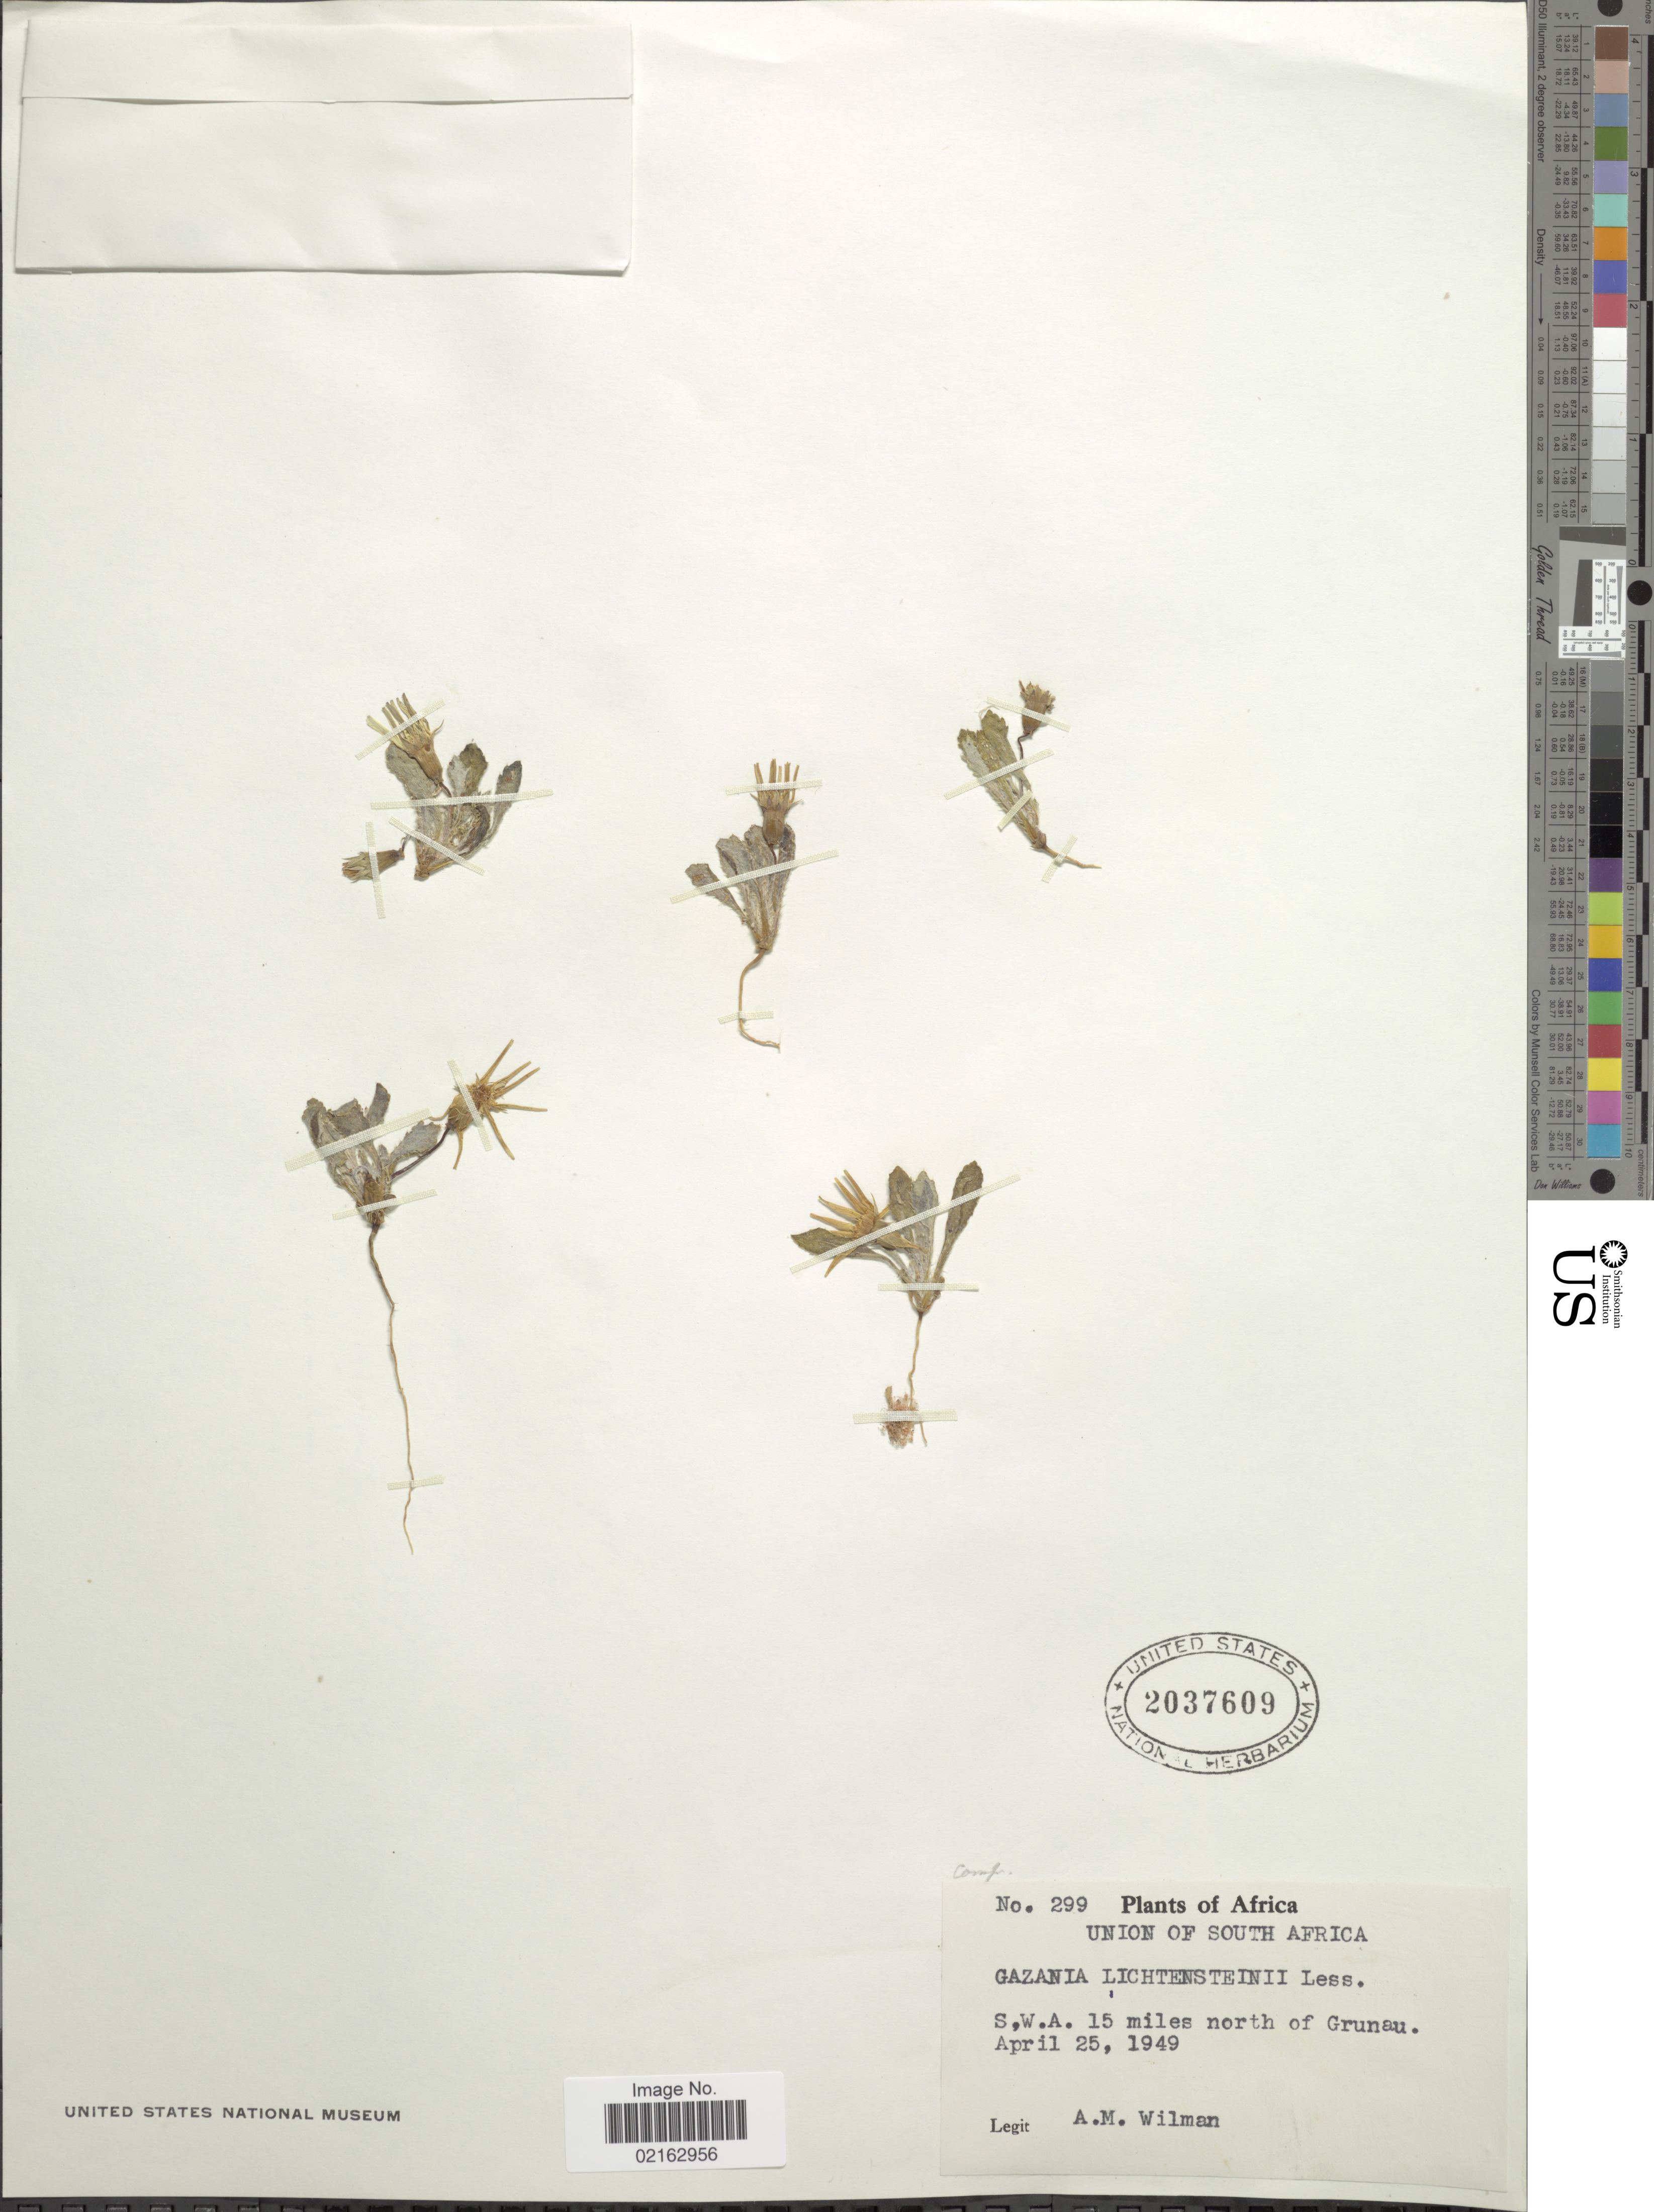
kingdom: Plantae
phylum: Tracheophyta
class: Magnoliopsida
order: Asterales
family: Asteraceae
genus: Gazania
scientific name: Gazania lichtensteinii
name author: Less.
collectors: A. Wilman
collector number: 299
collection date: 1949-04-25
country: South Africa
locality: Union of South Africa. S, W.A. 15 miles north of Grunau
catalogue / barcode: US 2037609